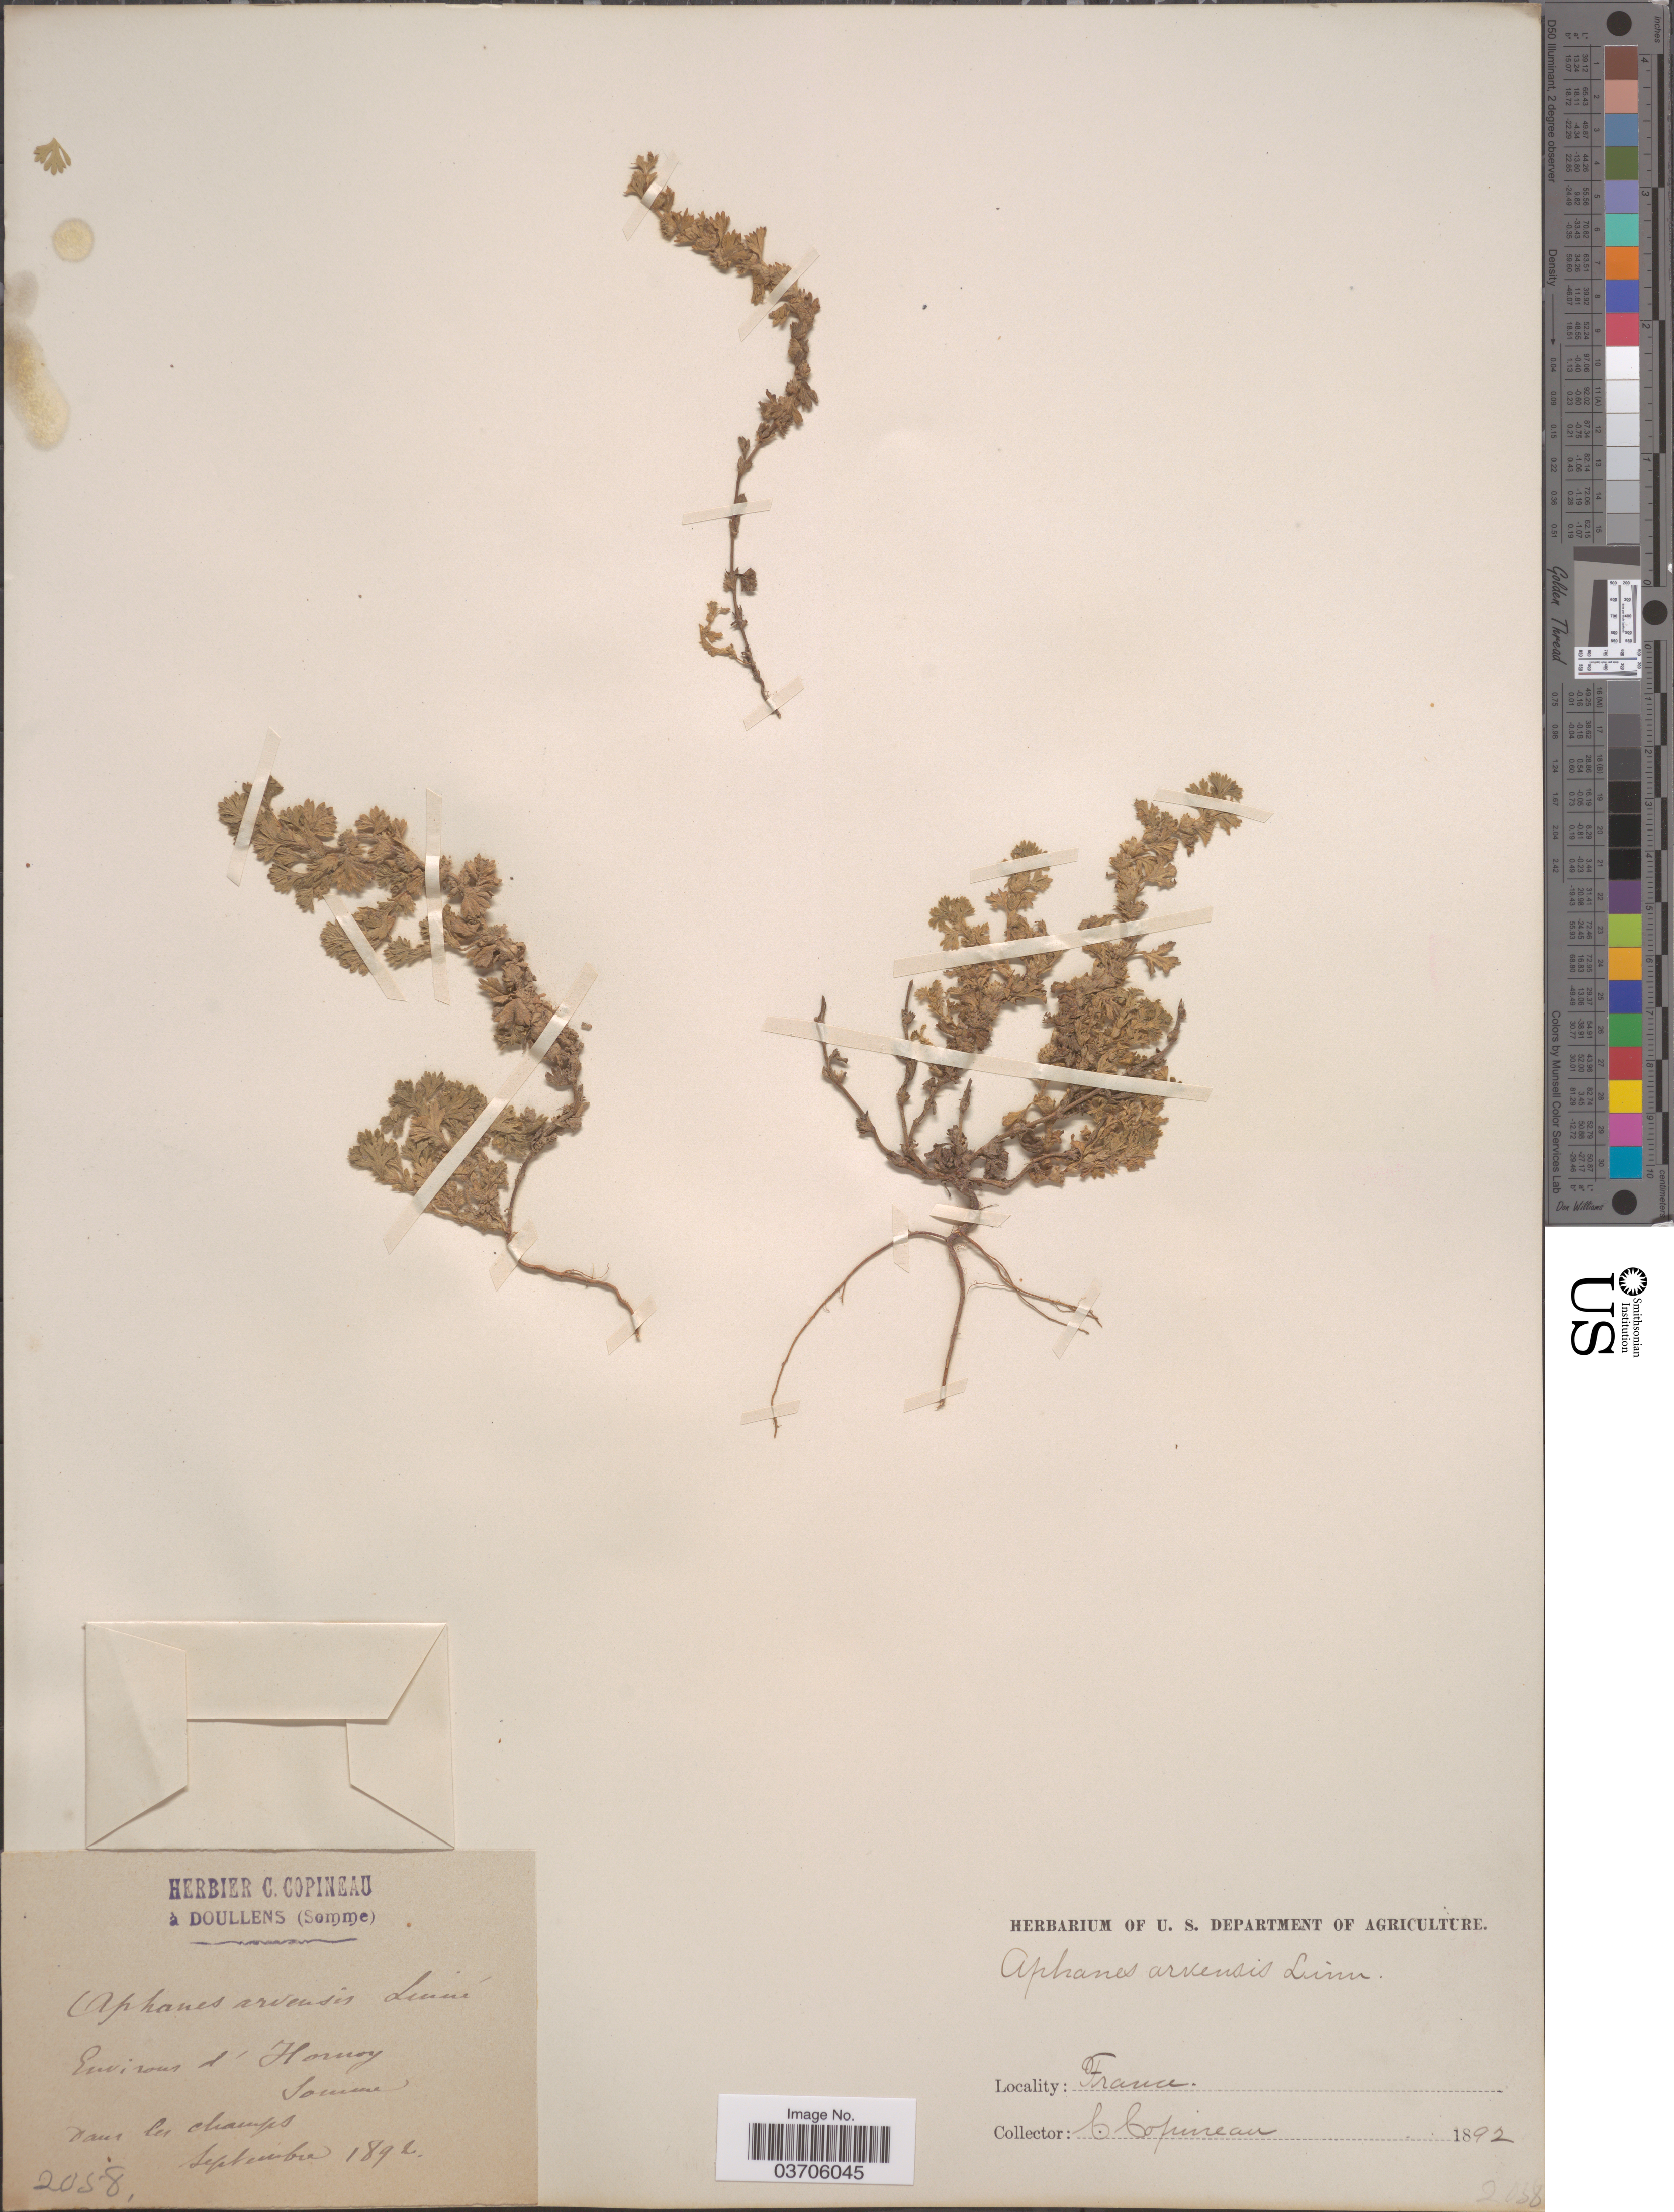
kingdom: Plantae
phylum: Tracheophyta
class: Magnoliopsida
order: Rosales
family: Rosaceae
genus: Aphanes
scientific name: Aphanes arvensis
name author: L.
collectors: C. Copineau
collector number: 2058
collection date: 1892-09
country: France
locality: Environs d' Hornoy. Somme dans les champs.